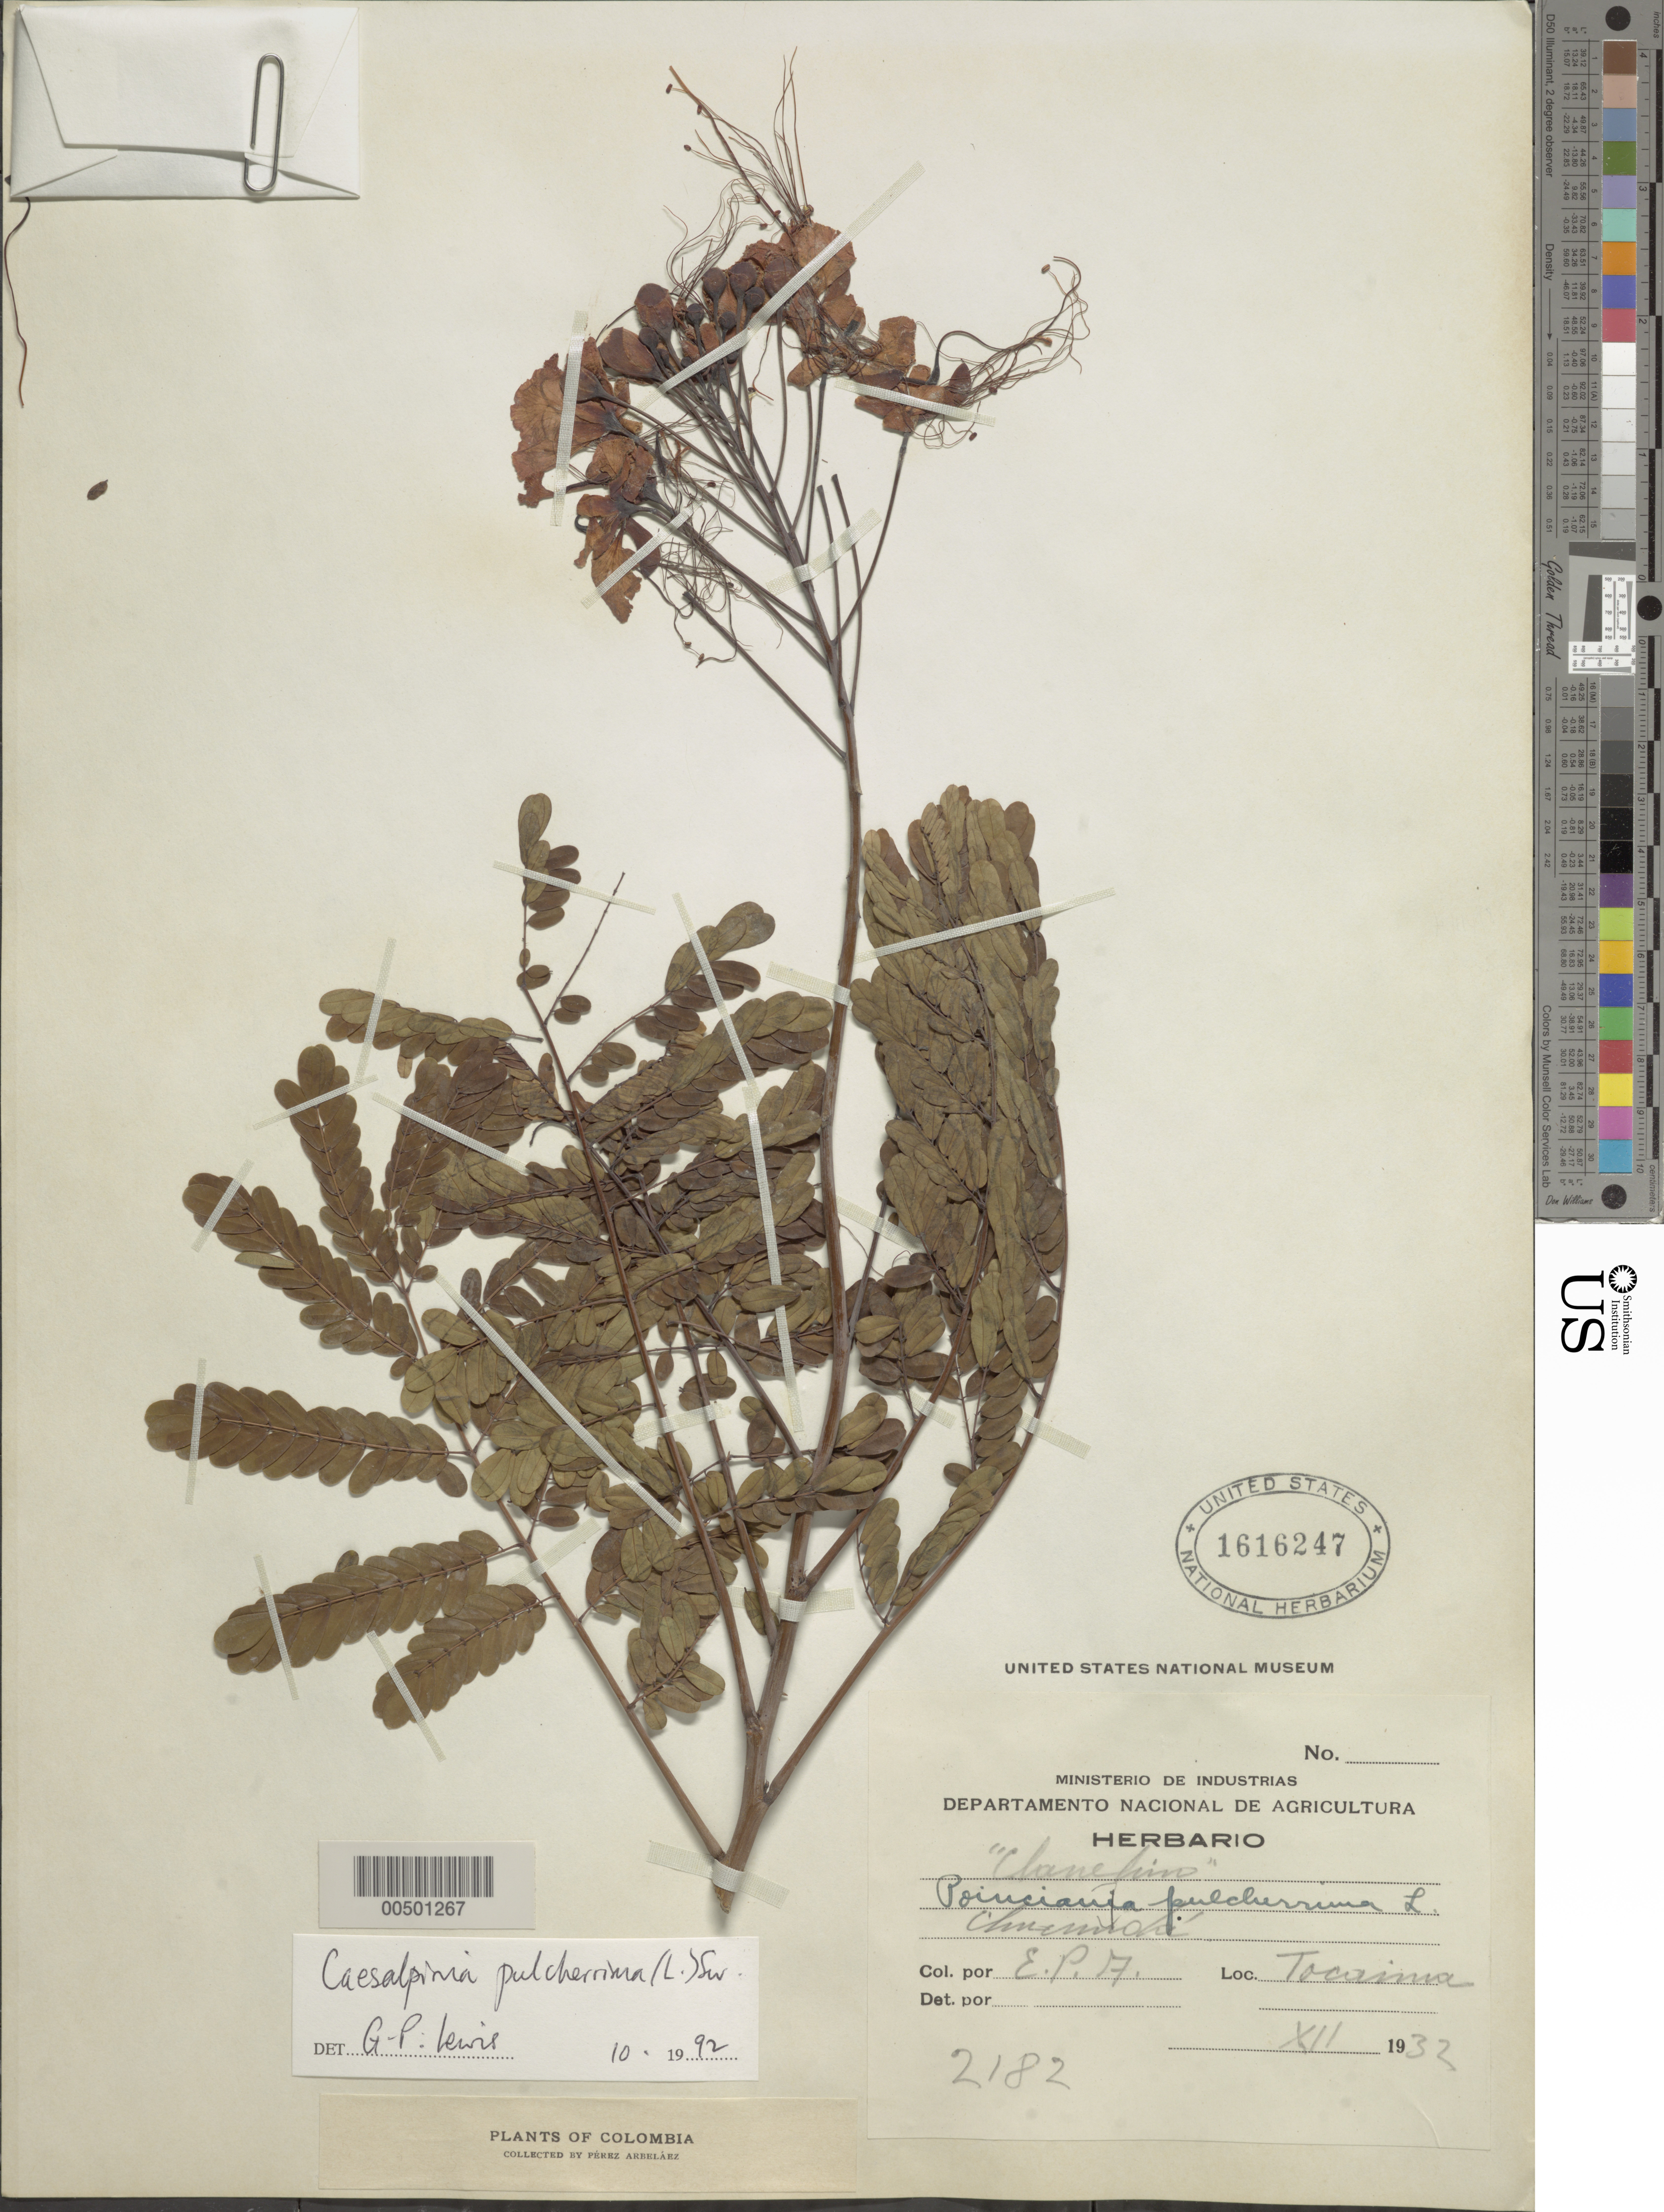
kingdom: Plantae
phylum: Tracheophyta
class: Magnoliopsida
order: Fabales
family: Fabaceae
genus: Caesalpinia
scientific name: Caesalpinia pulcherrima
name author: (L.) Sw.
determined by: Lewis, Gwilym P.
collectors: E. Pérez Arbeláez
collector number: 2182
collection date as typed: Dec 1932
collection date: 1932-12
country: Colombia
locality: Tocaima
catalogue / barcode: US 1616247